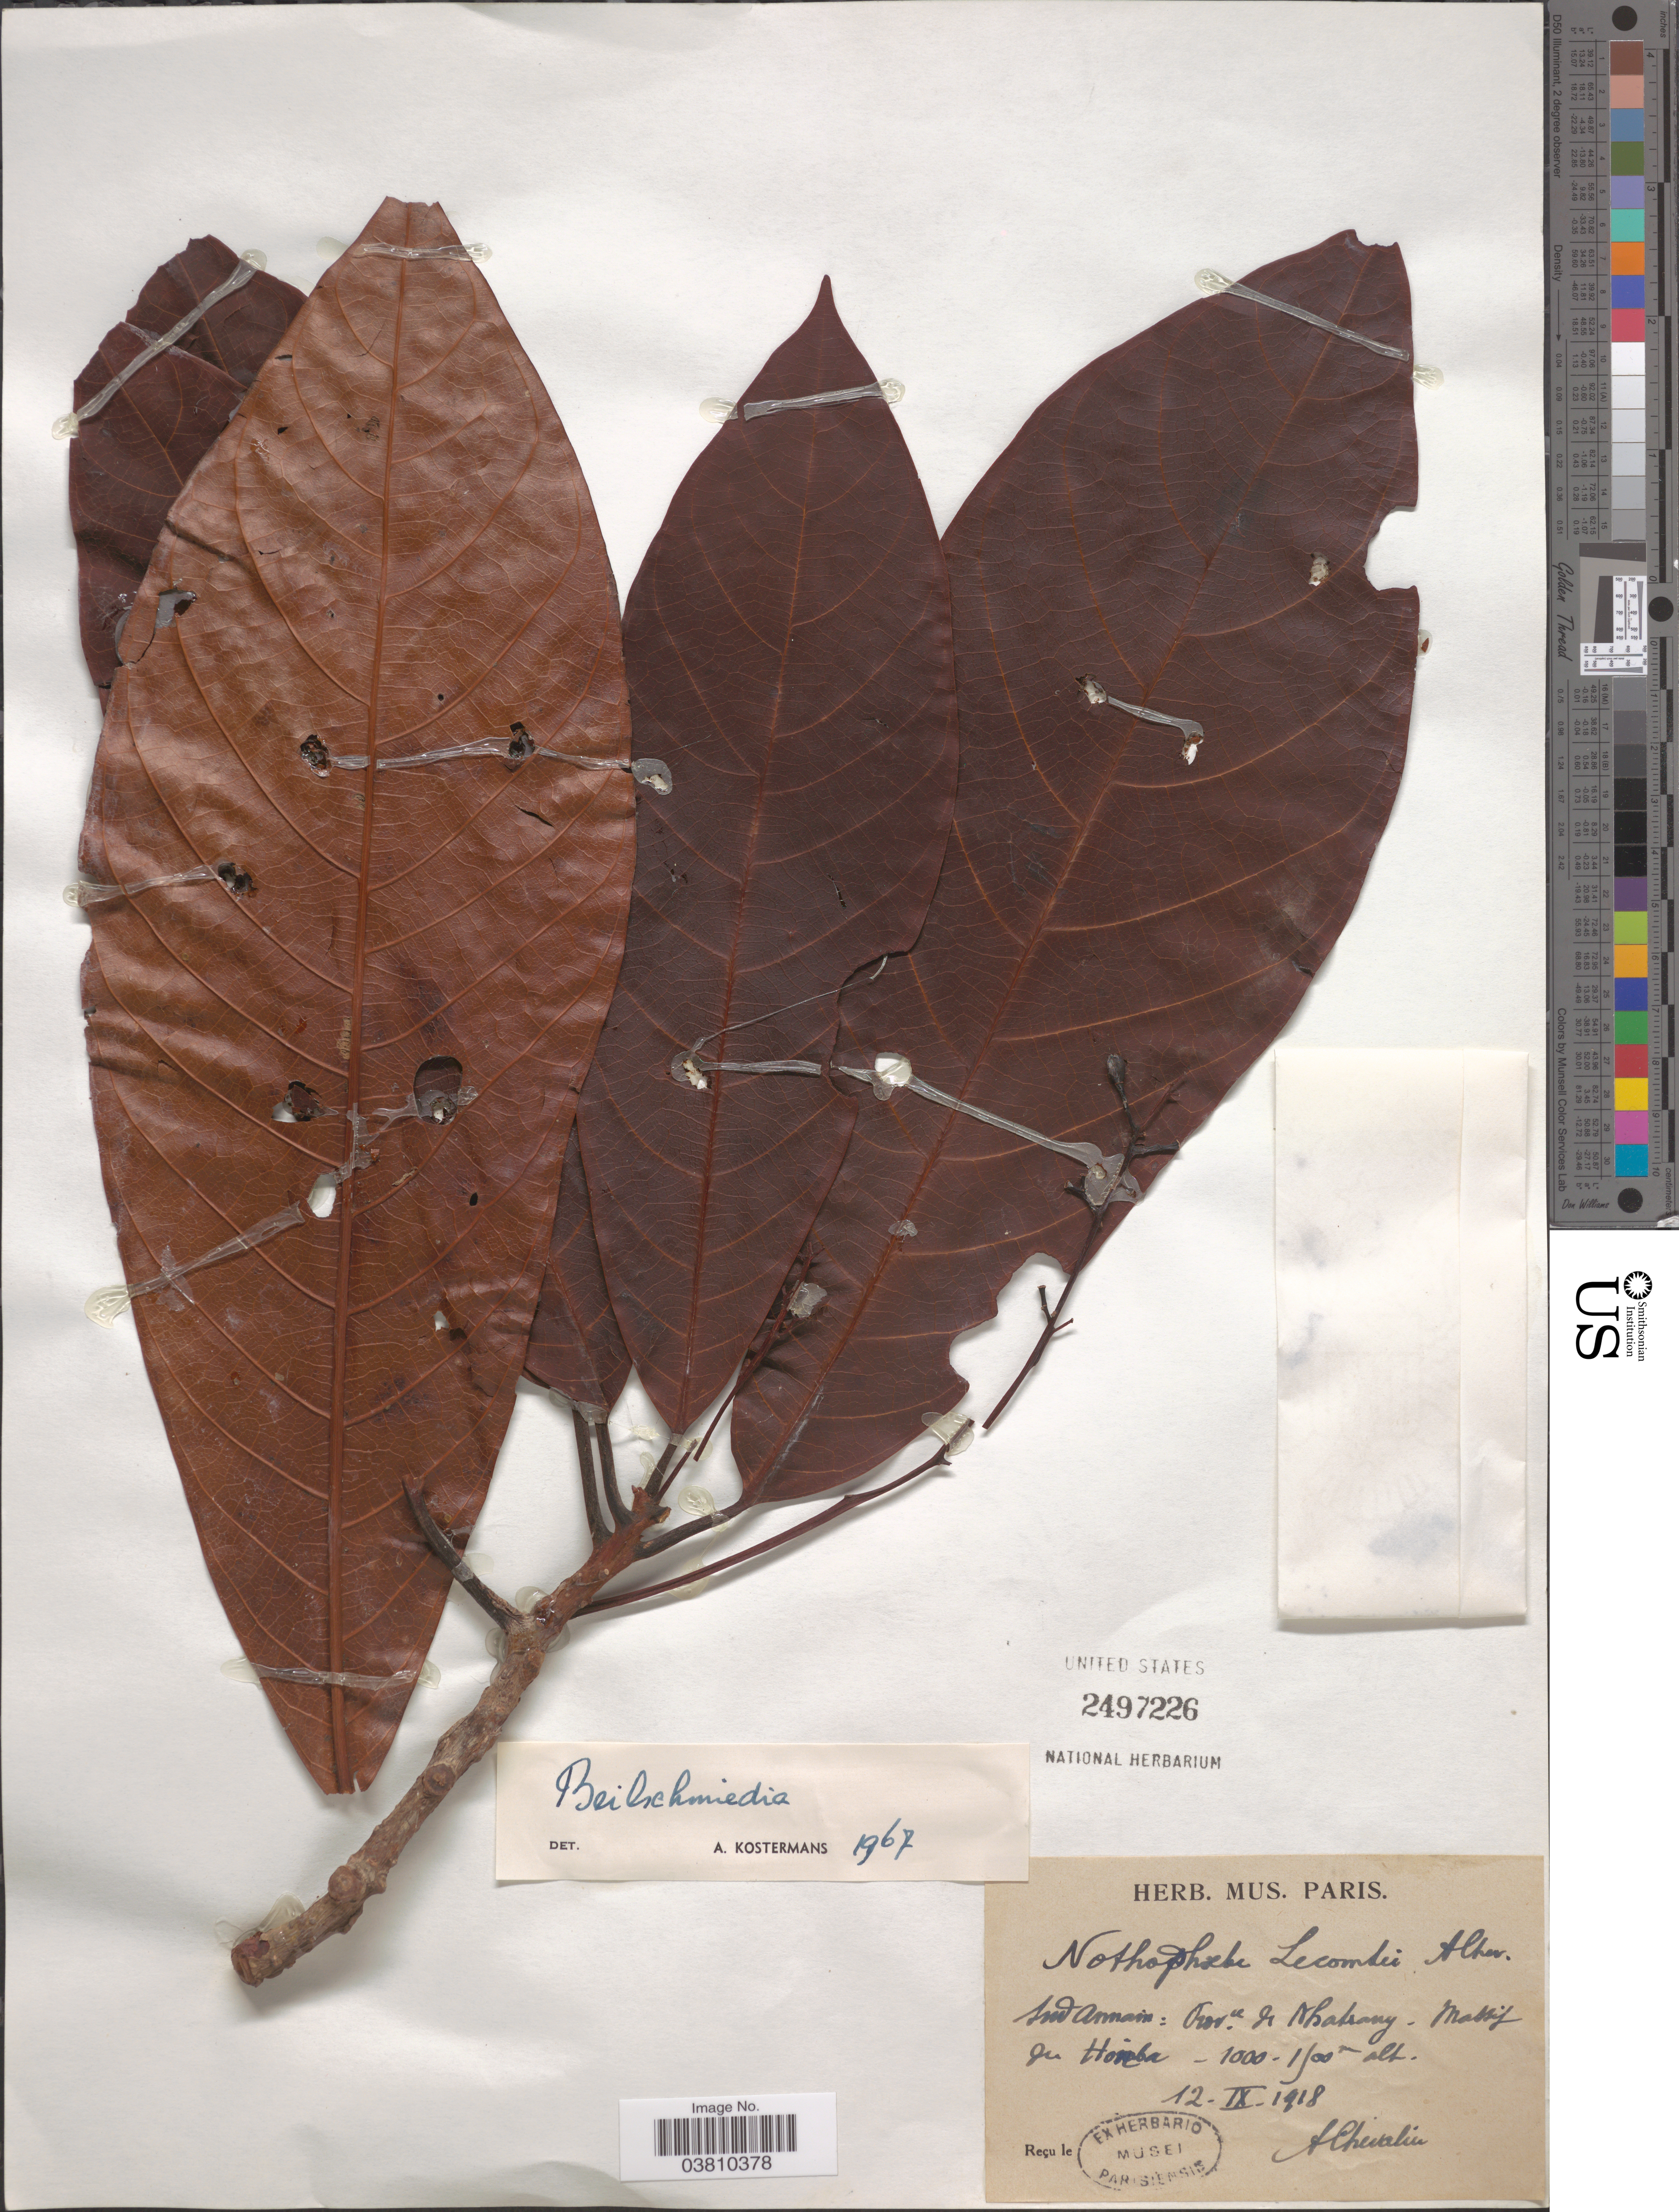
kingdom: Plantae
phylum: Tracheophyta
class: Magnoliopsida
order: Laurales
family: Lauraceae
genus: Beilschmiedia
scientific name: Beilschmiedia sp.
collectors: A. J. Chevalier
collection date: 1918-09-12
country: Vietnam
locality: Sud Annam : Prov. de Ahamy - Massif du Honba. [interpreted]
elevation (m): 1000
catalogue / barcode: US 2497226